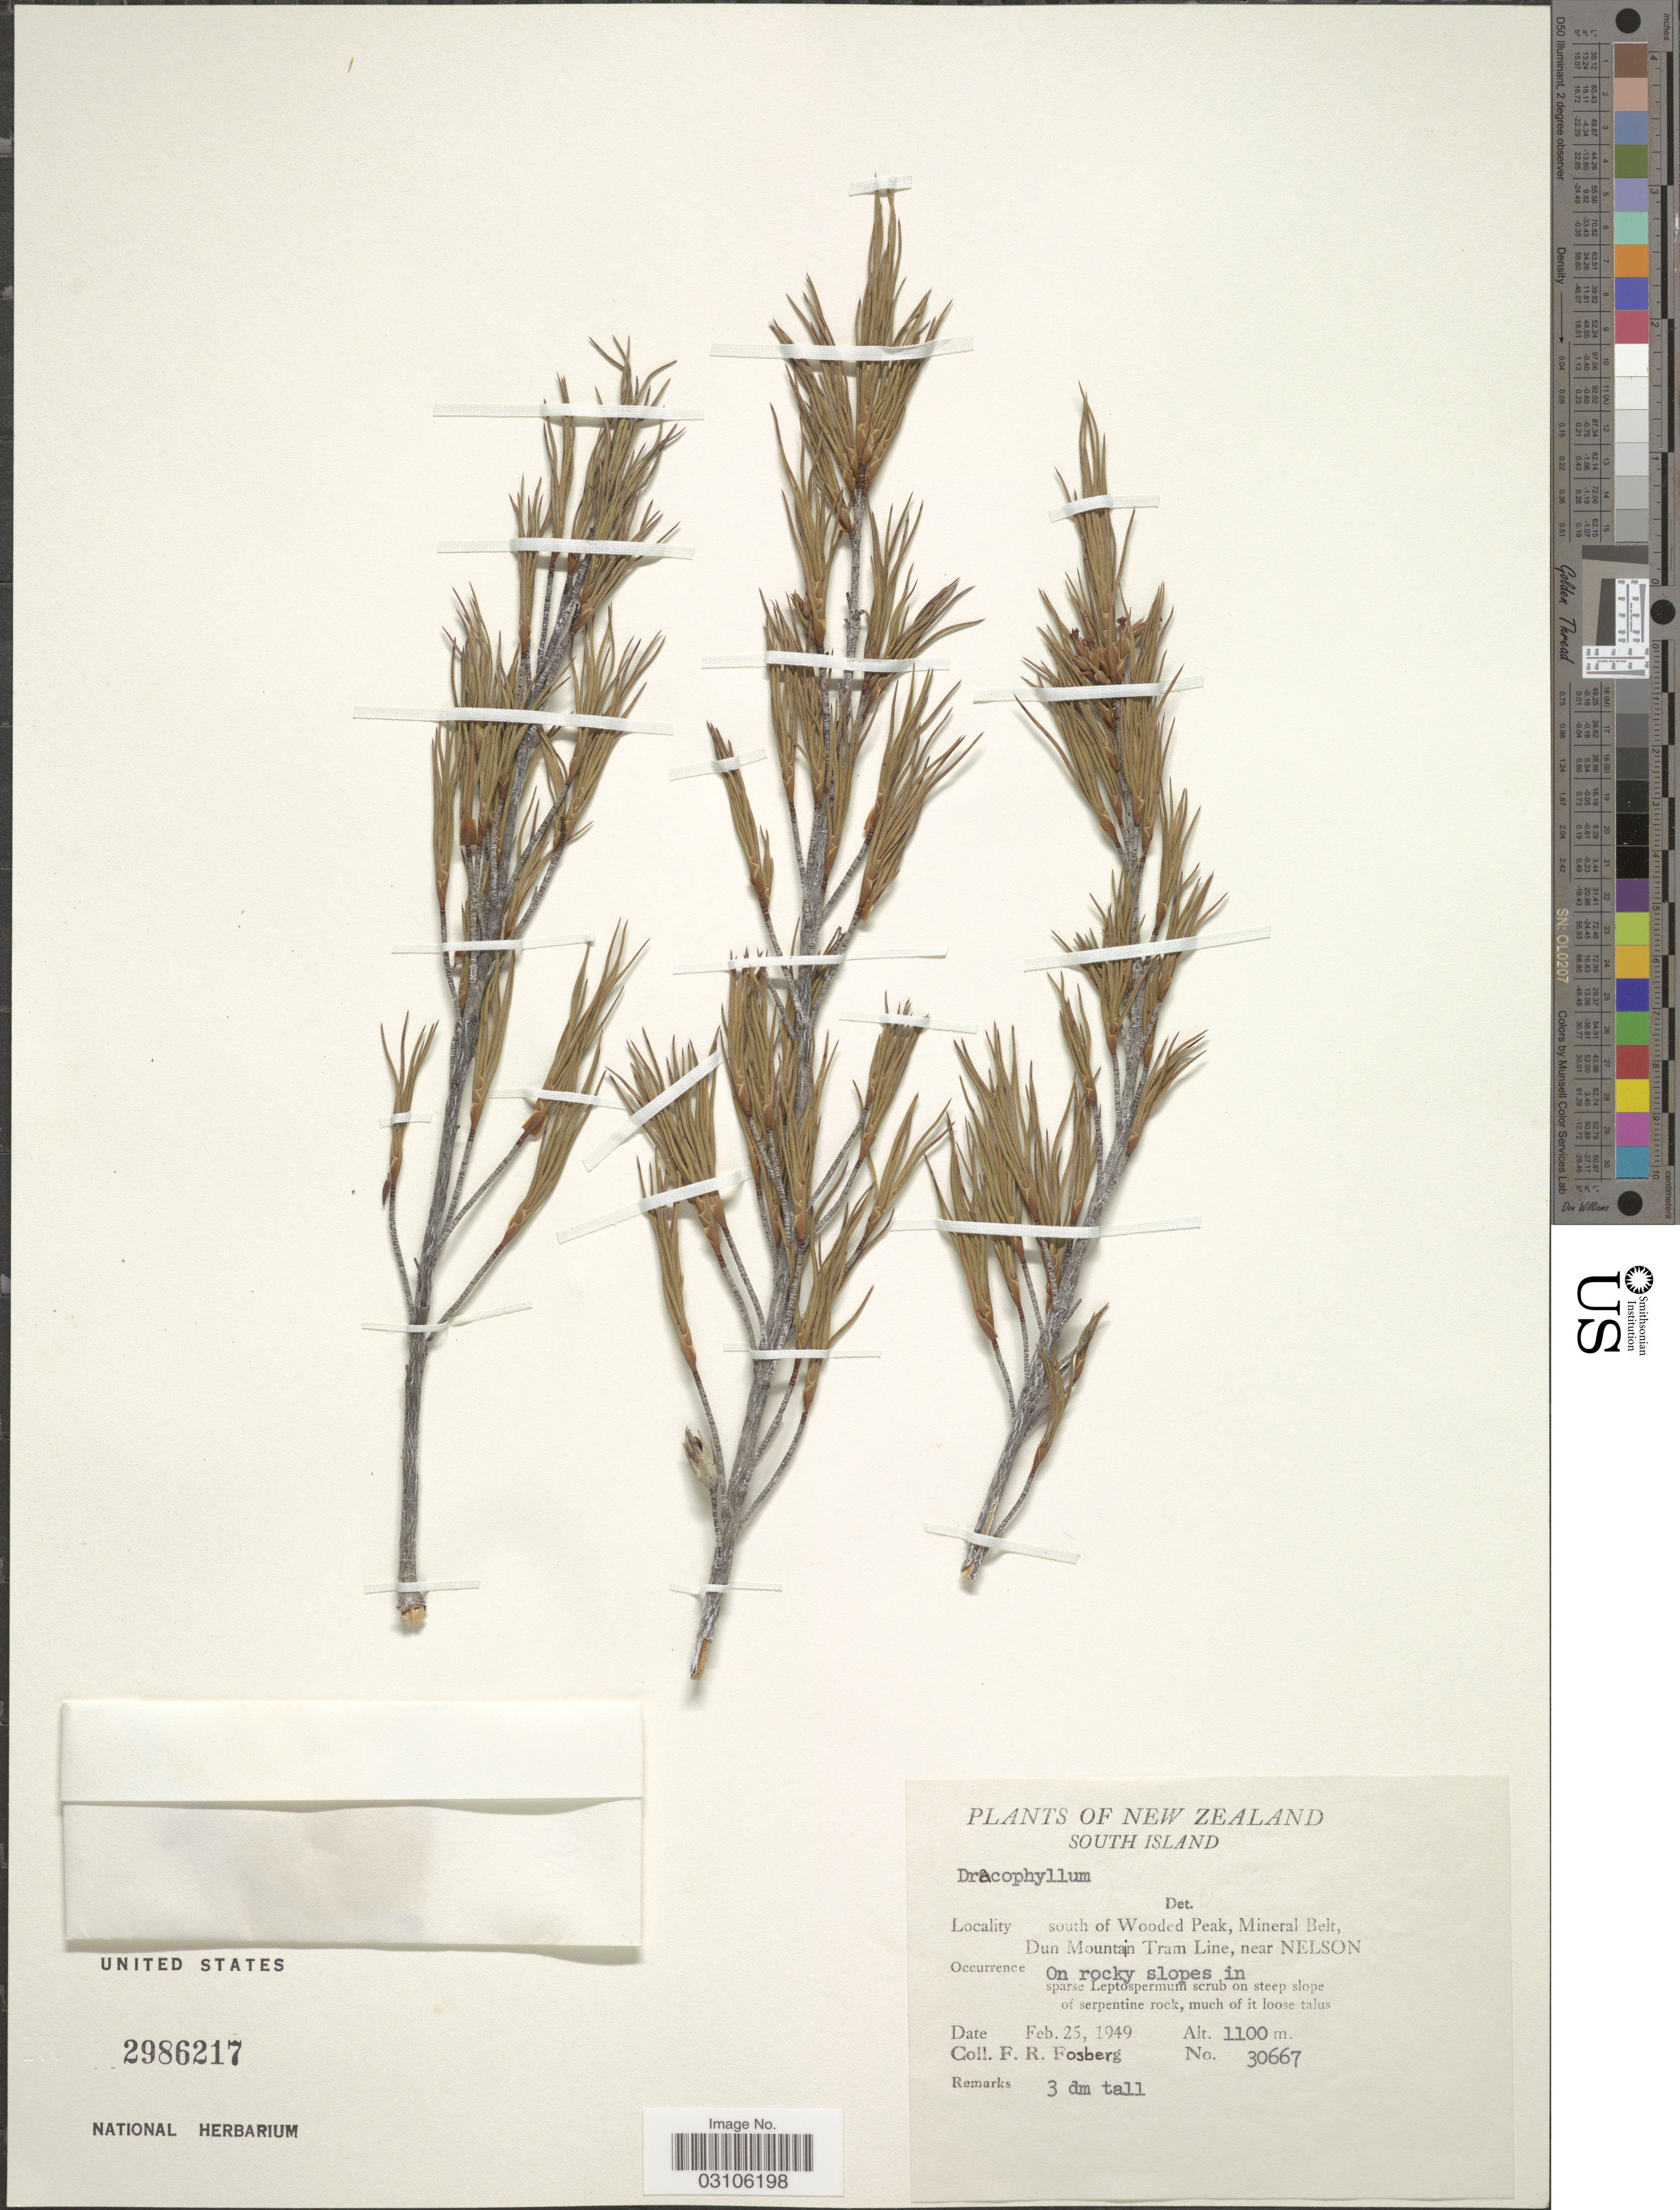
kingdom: Plantae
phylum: Tracheophyta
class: Magnoliopsida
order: Ericales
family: Ericaceae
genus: Dracophyllum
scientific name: Dracophyllum sp.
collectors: F. R. Fosberg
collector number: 30667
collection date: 1949-02-25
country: New Zealand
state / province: Nelson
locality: South Island. South of Wooded Peak, Mineral Belt, Dun Mountain Tram Line, near Nelson.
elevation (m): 1100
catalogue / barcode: US 2986217